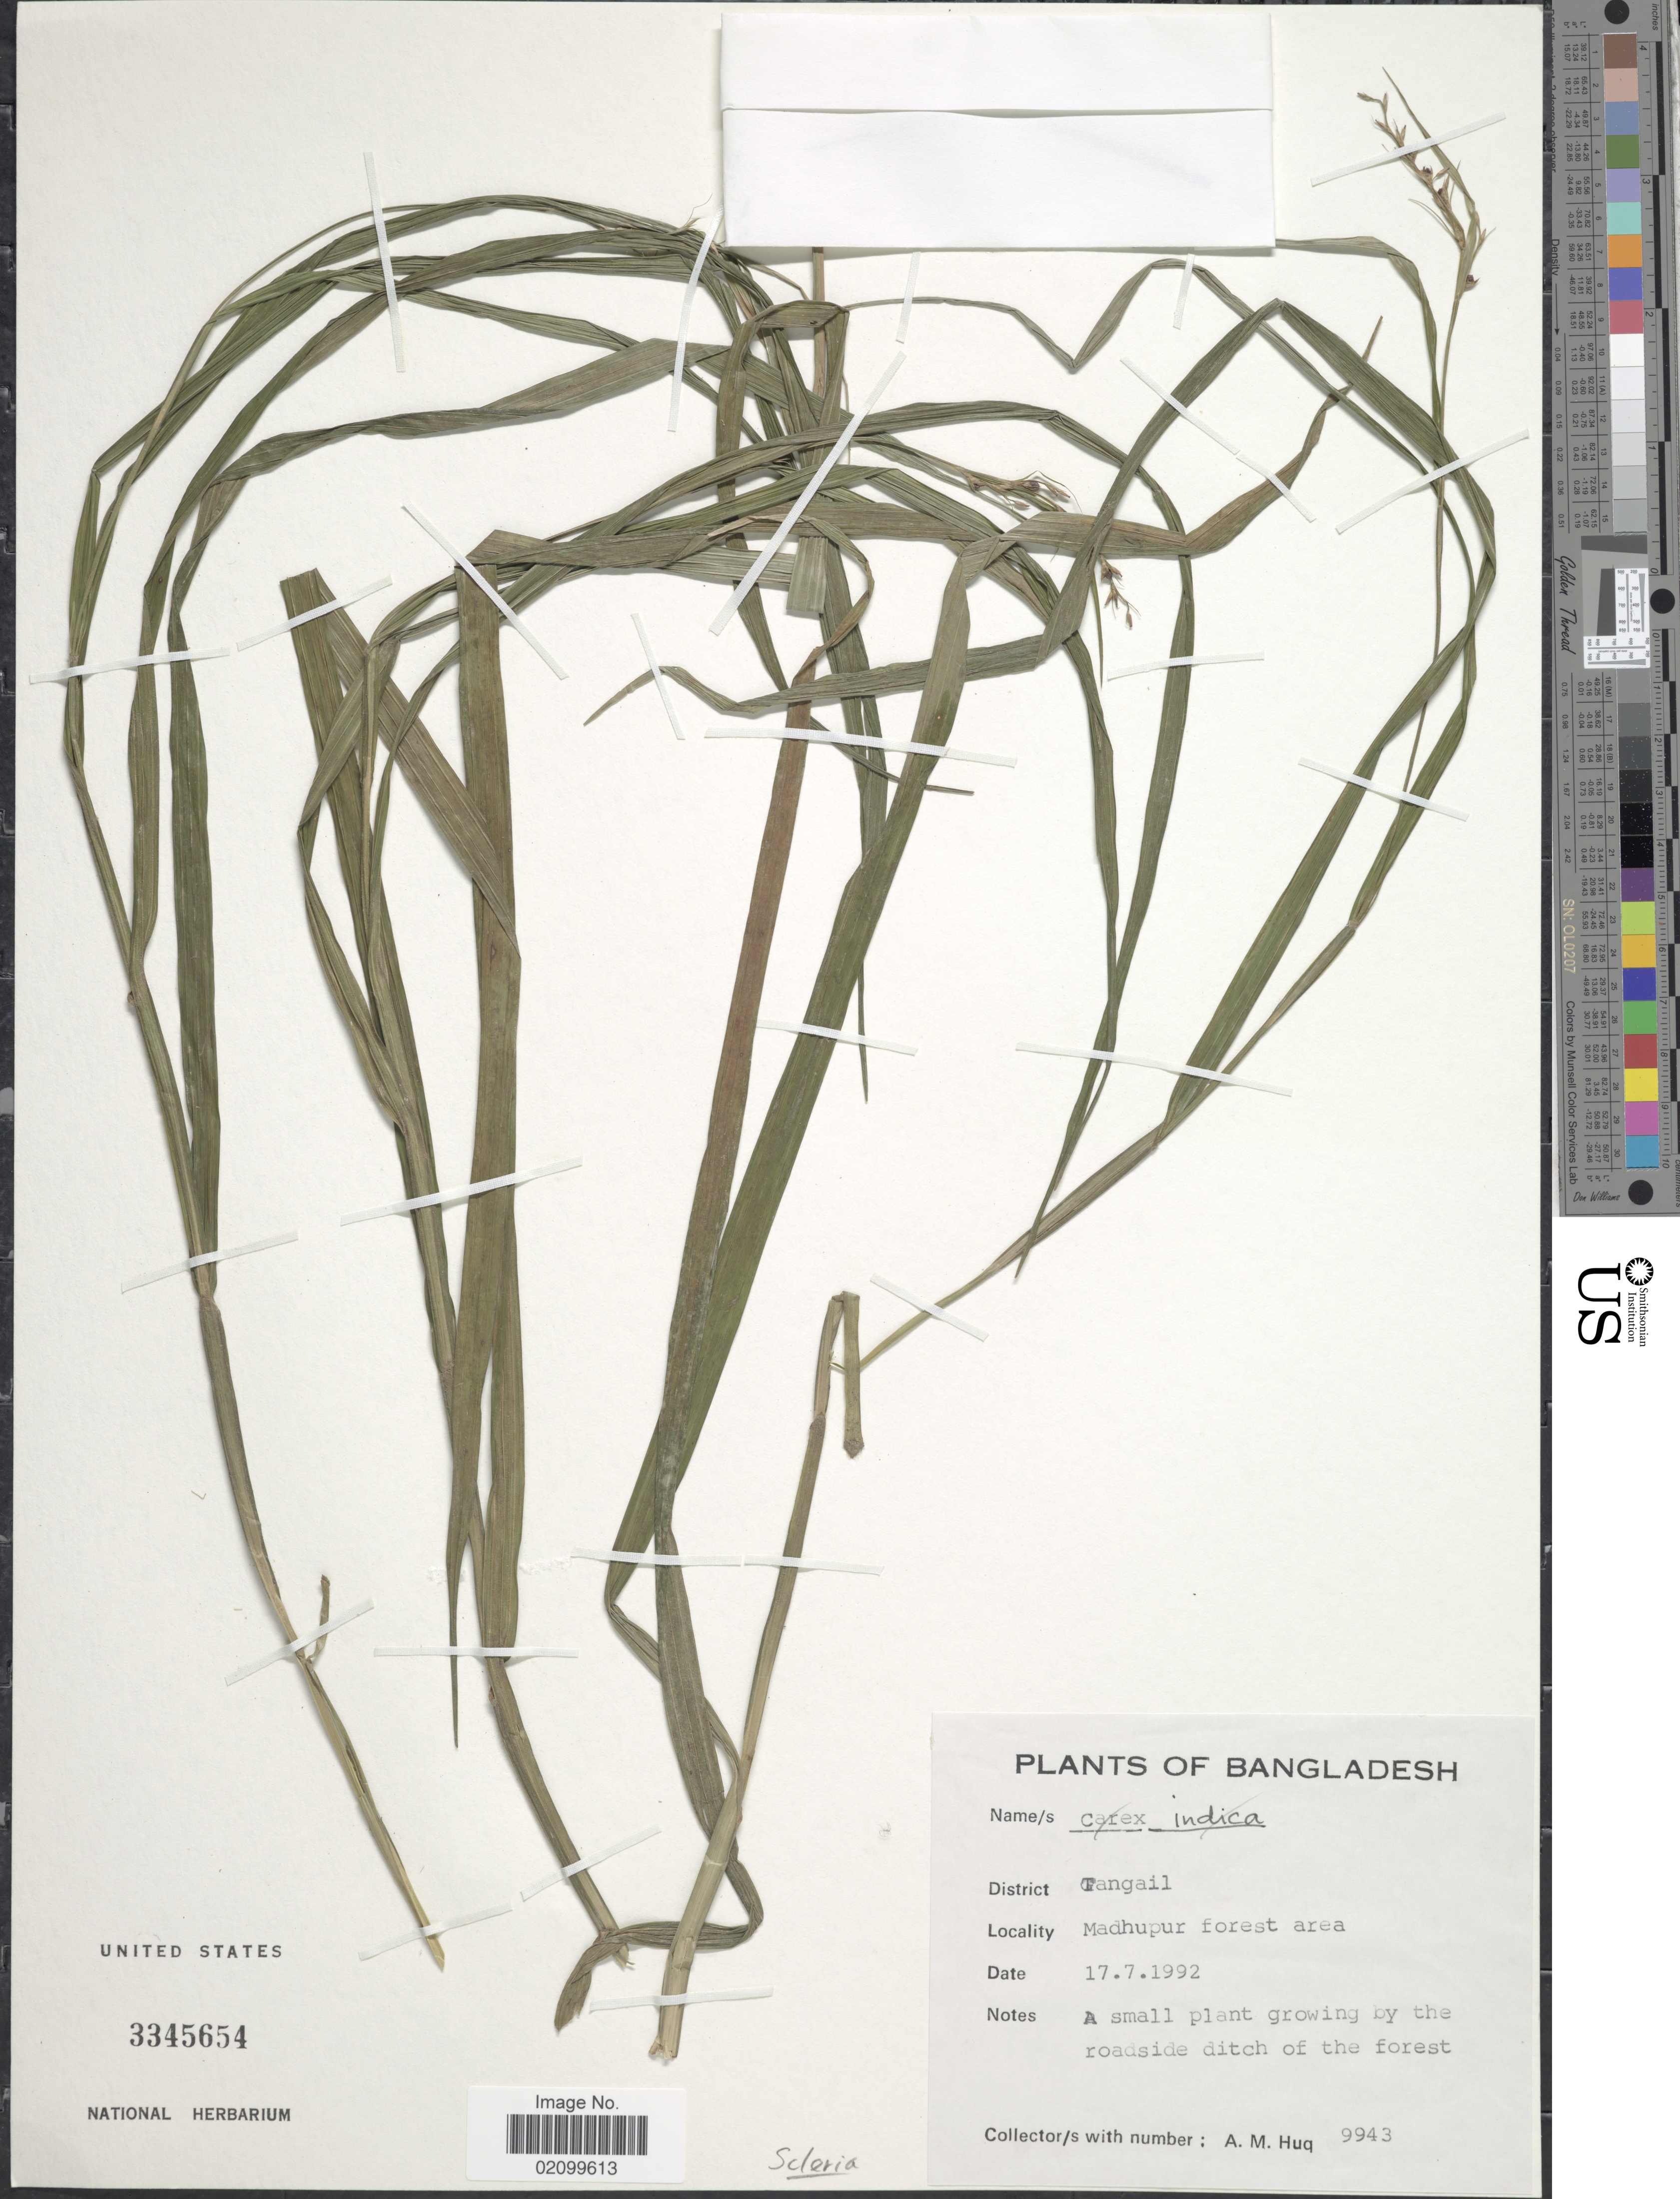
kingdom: Plantae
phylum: Tracheophyta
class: Liliopsida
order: Poales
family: Cyperaceae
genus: Scleria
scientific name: Scleria levis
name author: Retz.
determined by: Strong, Mark T., (BOT), Smithsonian Institution - National Museum of Natural History (UNITED STATES)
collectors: A. M. Huq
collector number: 9943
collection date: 1992-07-17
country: Bangladesh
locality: Tangail, Madhupur forest area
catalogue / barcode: US 3345654